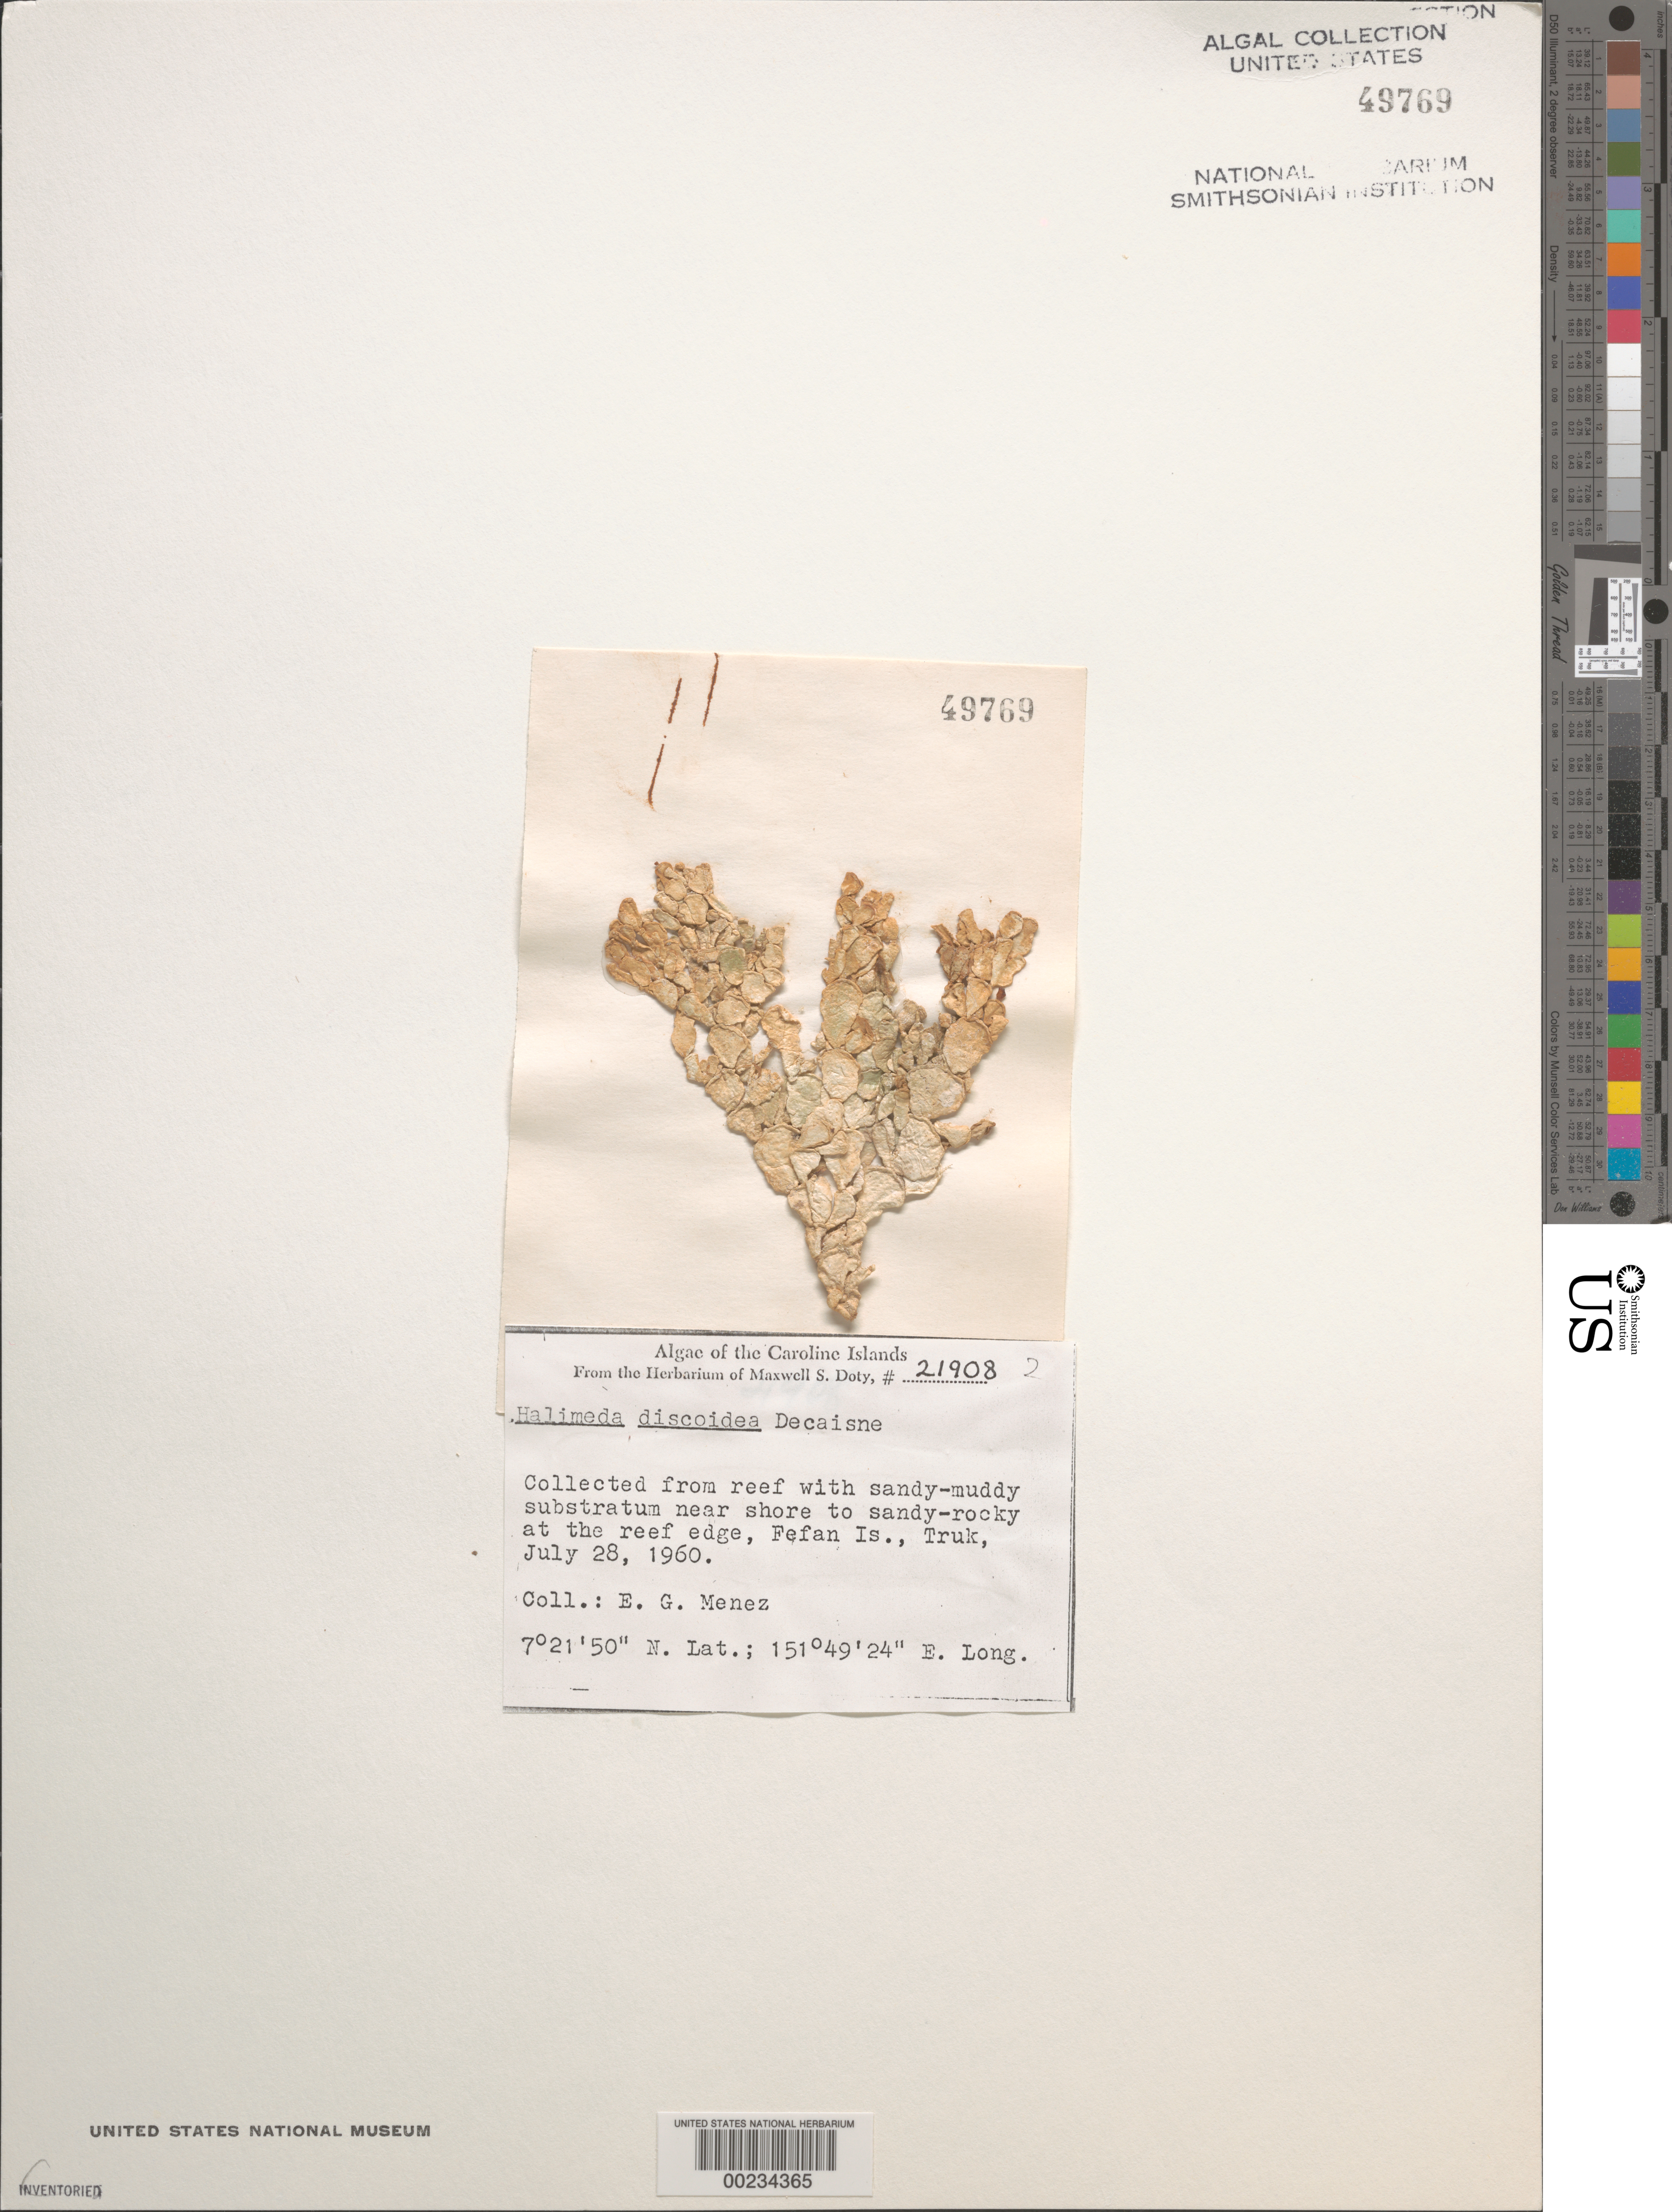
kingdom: Plantae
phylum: Chlorophyta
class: Ulvophyceae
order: Bryopsidales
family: Halimedaceae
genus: Halimeda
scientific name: Halimeda discoidea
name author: Decne.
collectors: Meñez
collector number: MSD 21908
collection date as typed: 28 Jul 1960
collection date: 1960-07-28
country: Micronesia, Federated States of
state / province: Truk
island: Fefan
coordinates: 7 21' 50" N, 151 49' 24" E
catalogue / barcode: US 49769